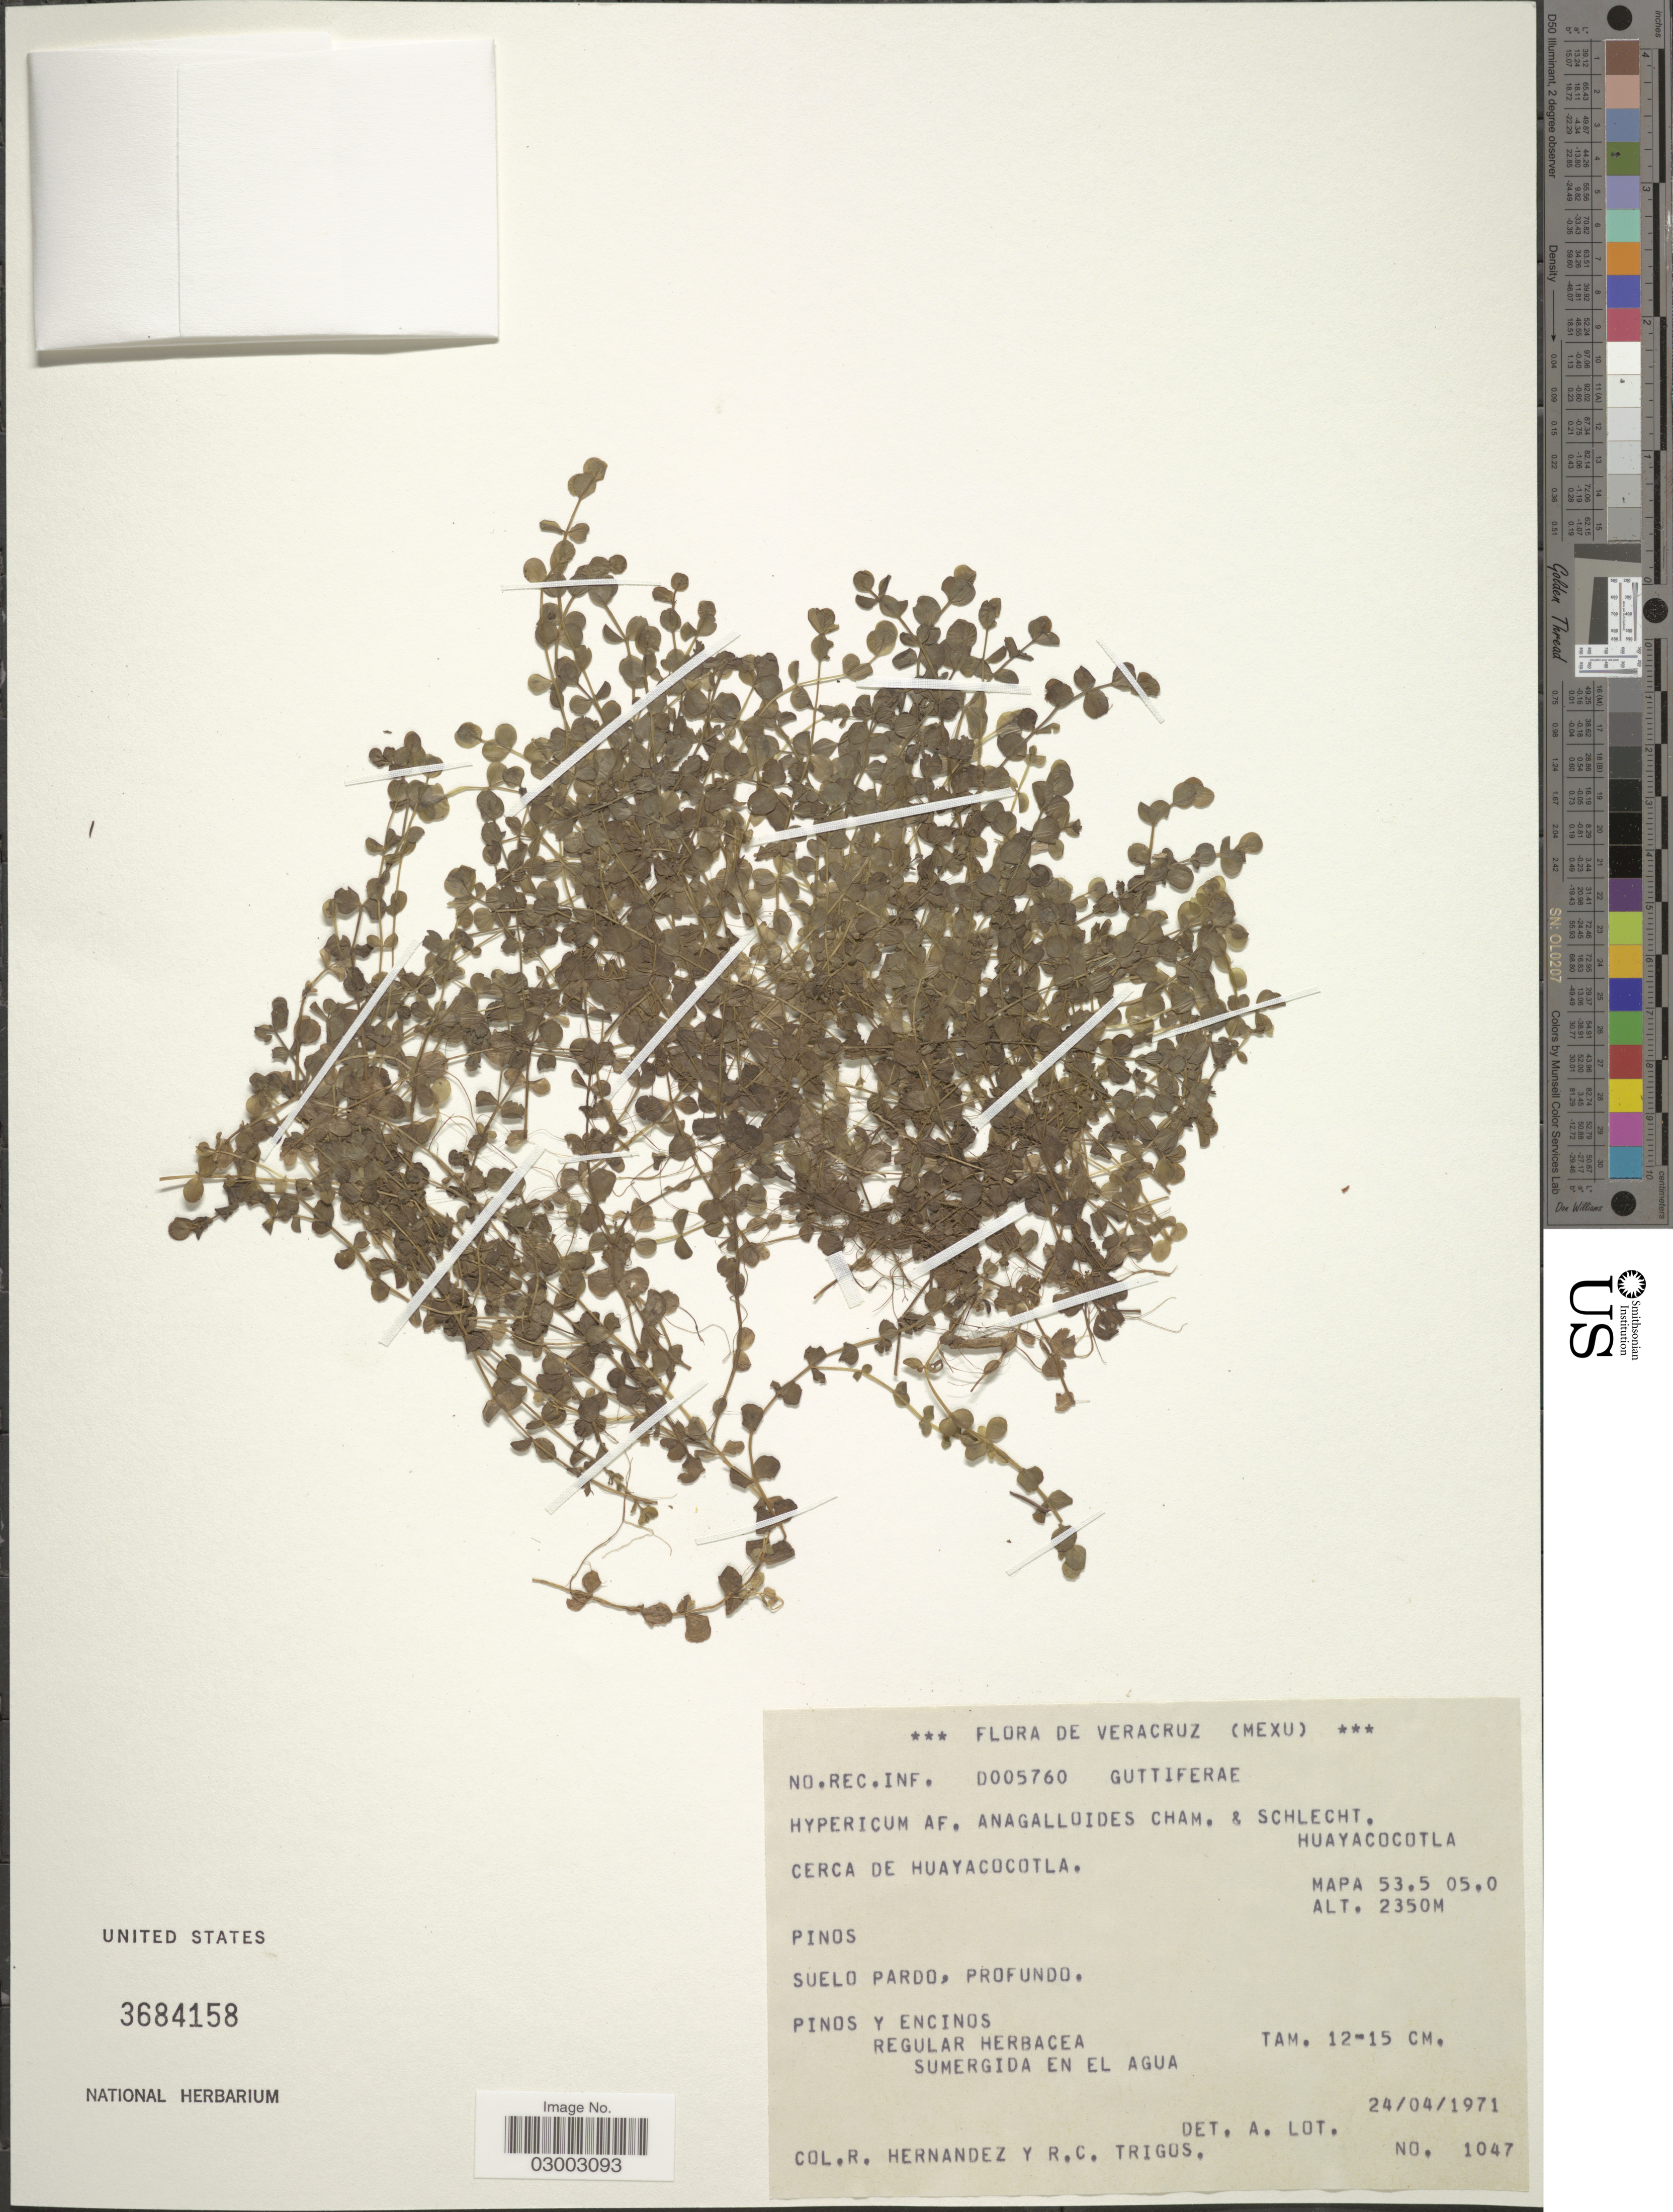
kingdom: Plantae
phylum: Tracheophyta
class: Magnoliopsida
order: Malpighiales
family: Hypericaceae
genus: Hypericum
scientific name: Hypericum anagalloides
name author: Cham. & Schltdl.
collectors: R. Hernandez M. & R. Trigos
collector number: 1047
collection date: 1971-04-24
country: Mexico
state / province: Veracruz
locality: Cerca de Huayacocotla.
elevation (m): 2350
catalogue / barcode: US 3684158